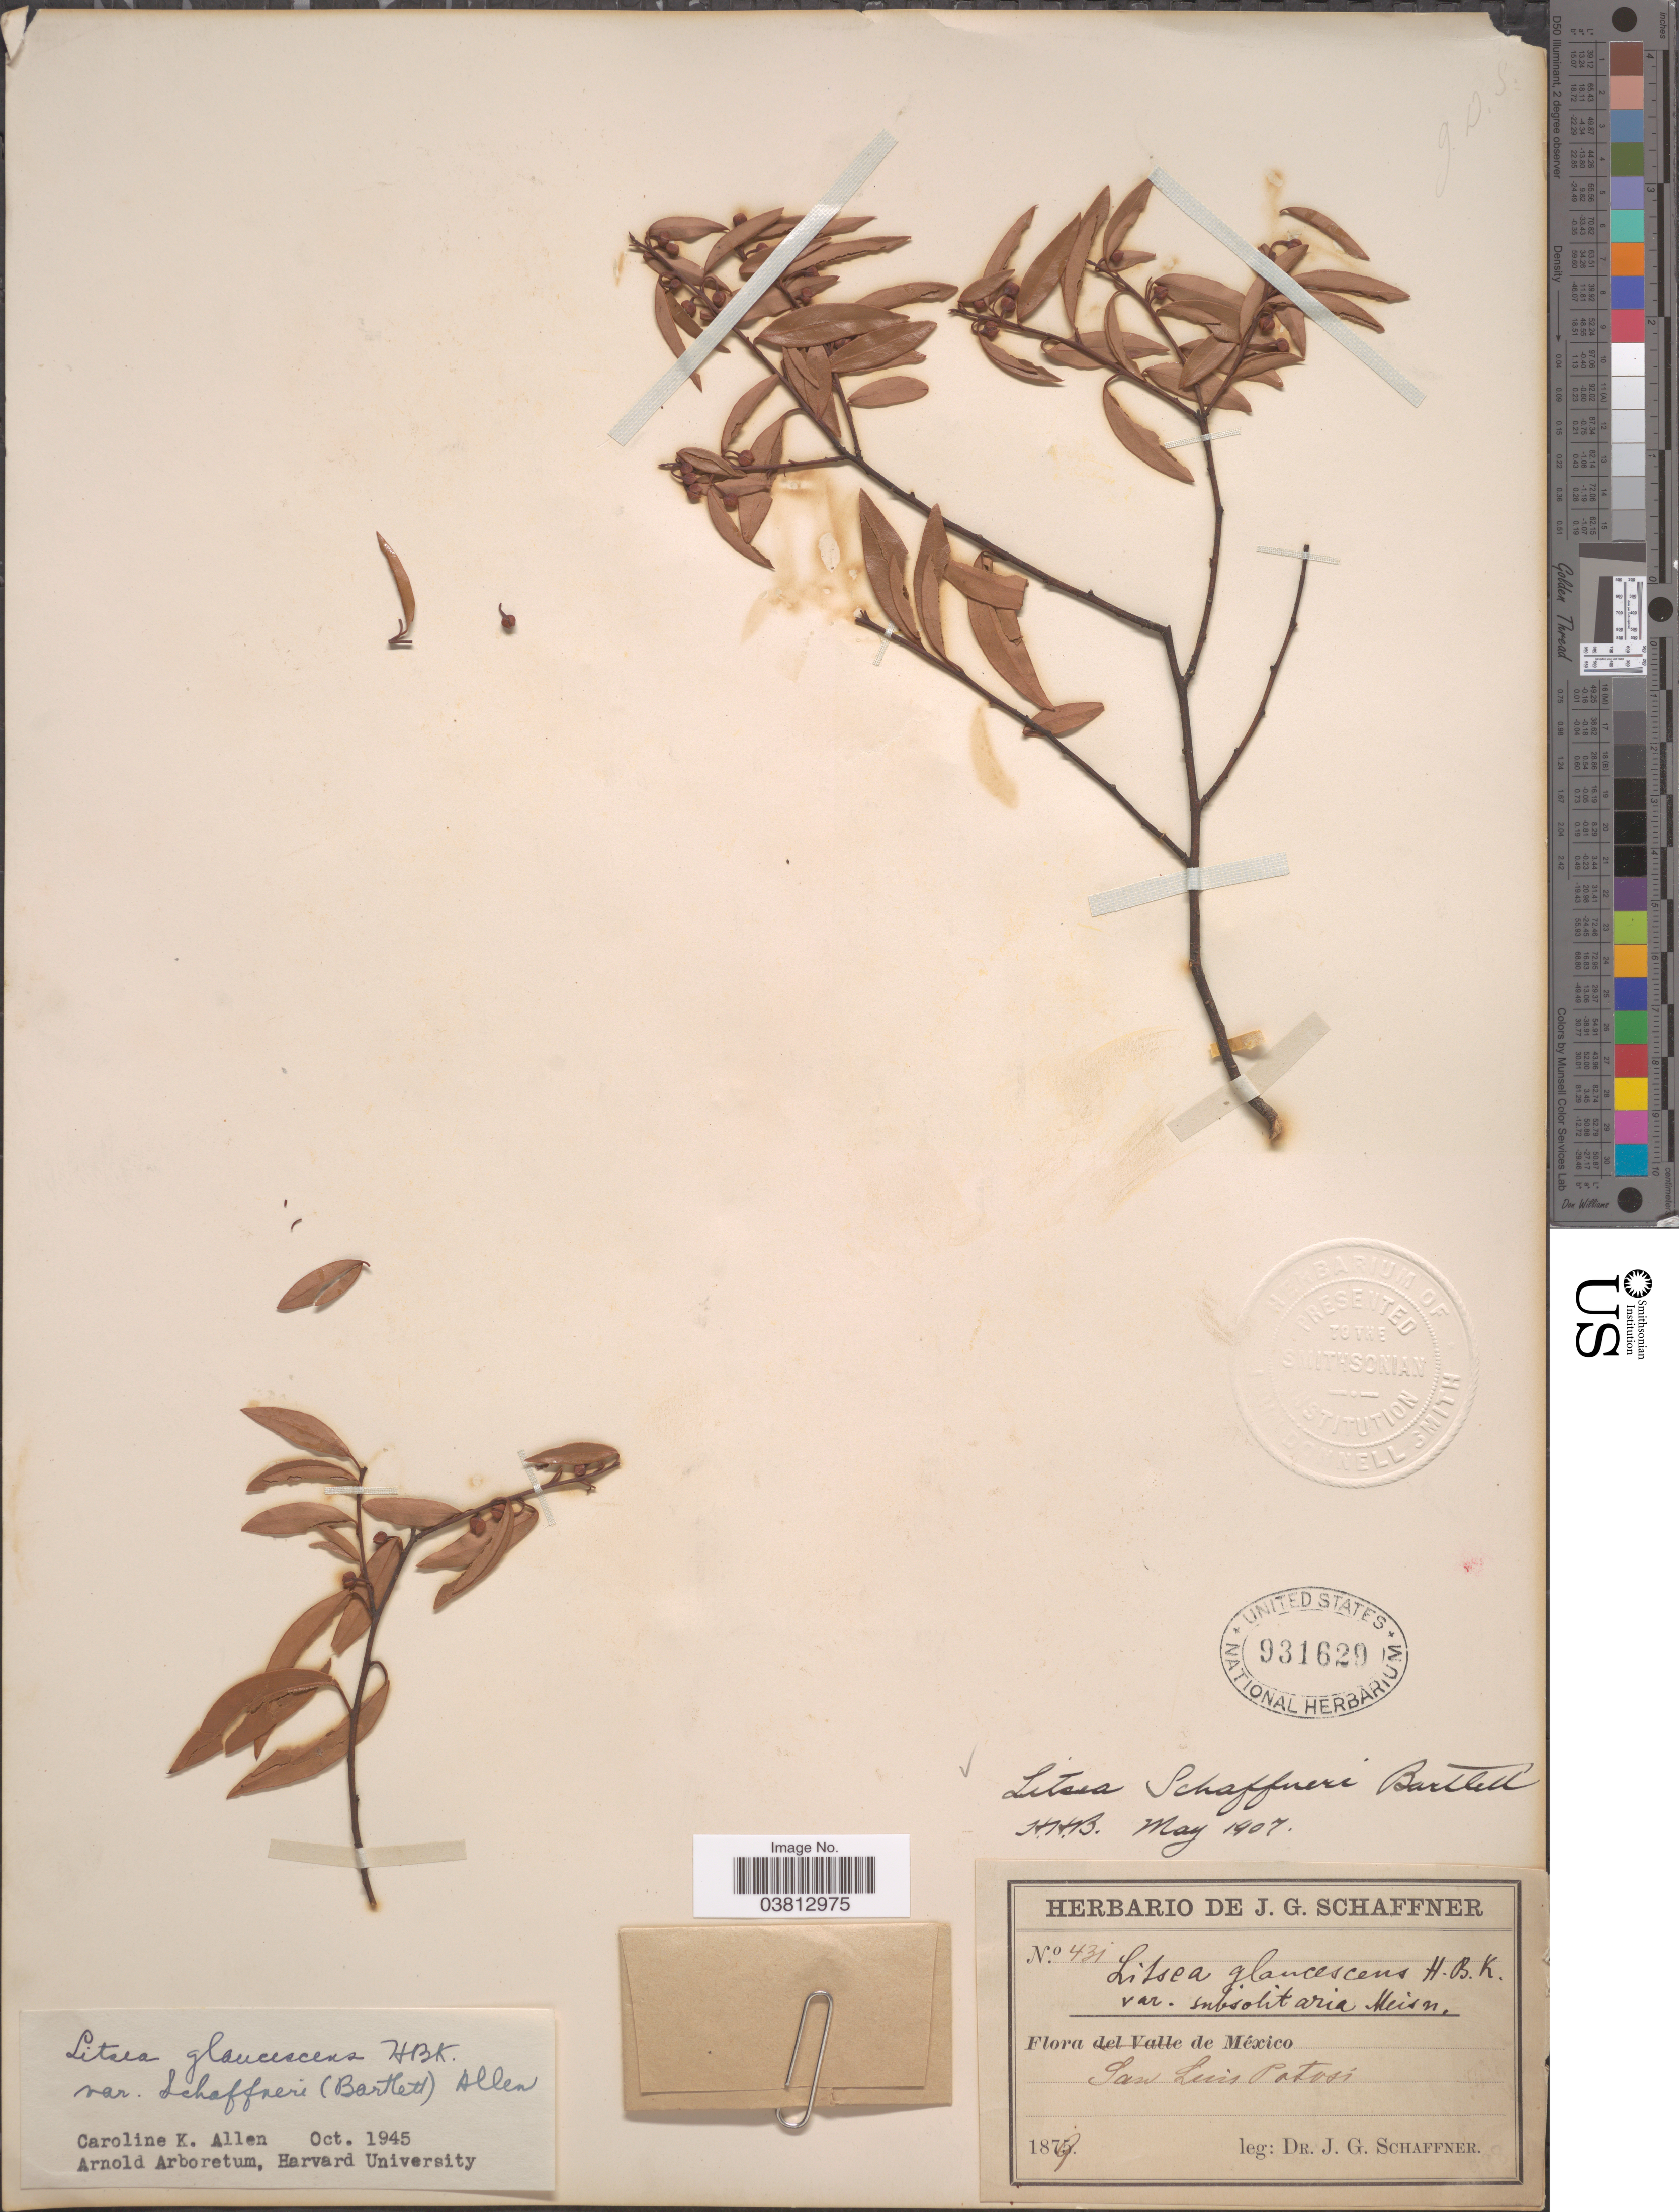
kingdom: Plantae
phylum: Tracheophyta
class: Magnoliopsida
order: Laurales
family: Lauraceae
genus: Litsea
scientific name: Litsea glaucescens var. schaffneri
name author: Kunth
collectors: J. G. Schaffner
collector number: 431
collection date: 1879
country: Mexico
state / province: San Luis Potosí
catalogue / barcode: US 931629